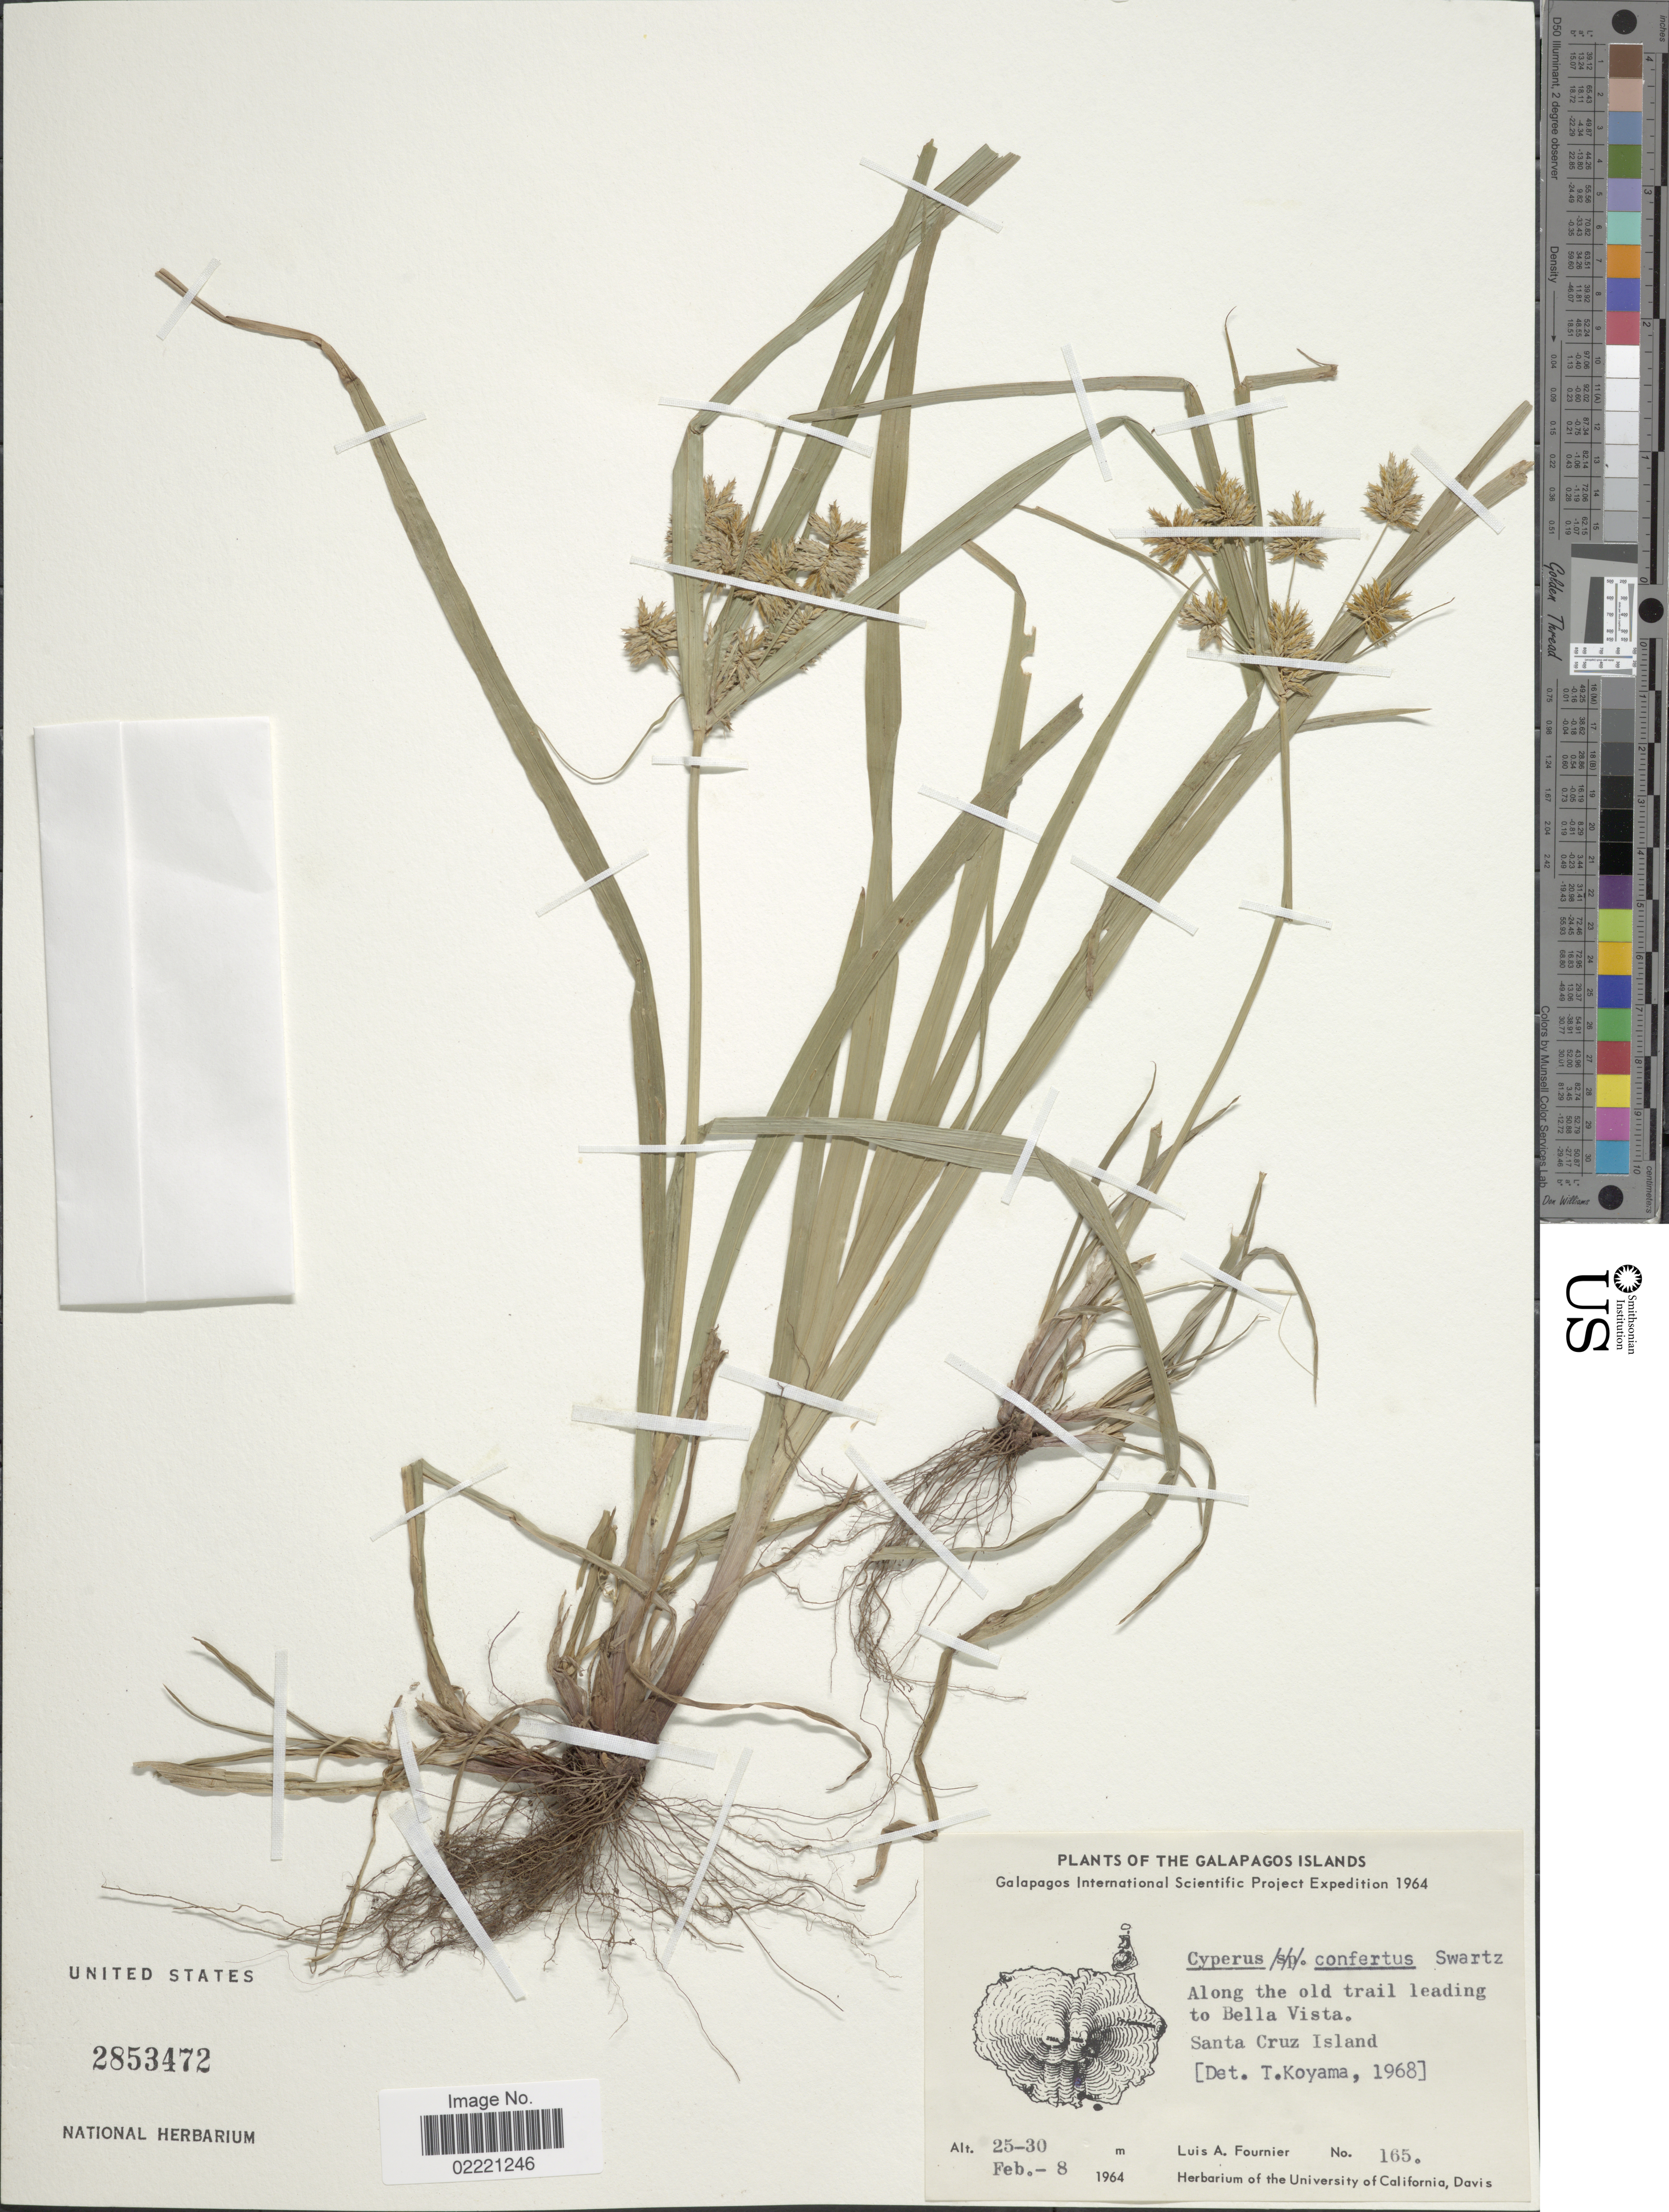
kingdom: Plantae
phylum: Tracheophyta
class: Liliopsida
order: Poales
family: Cyperaceae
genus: Cyperus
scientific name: Cyperus confertus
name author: Sw.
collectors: L. A. Fournier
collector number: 165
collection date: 1964-02-08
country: Ecuador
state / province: Colón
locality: Galapagos Islands, along the old trail leading to Bella Vista, Santa Cruz Island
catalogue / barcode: US 2853472